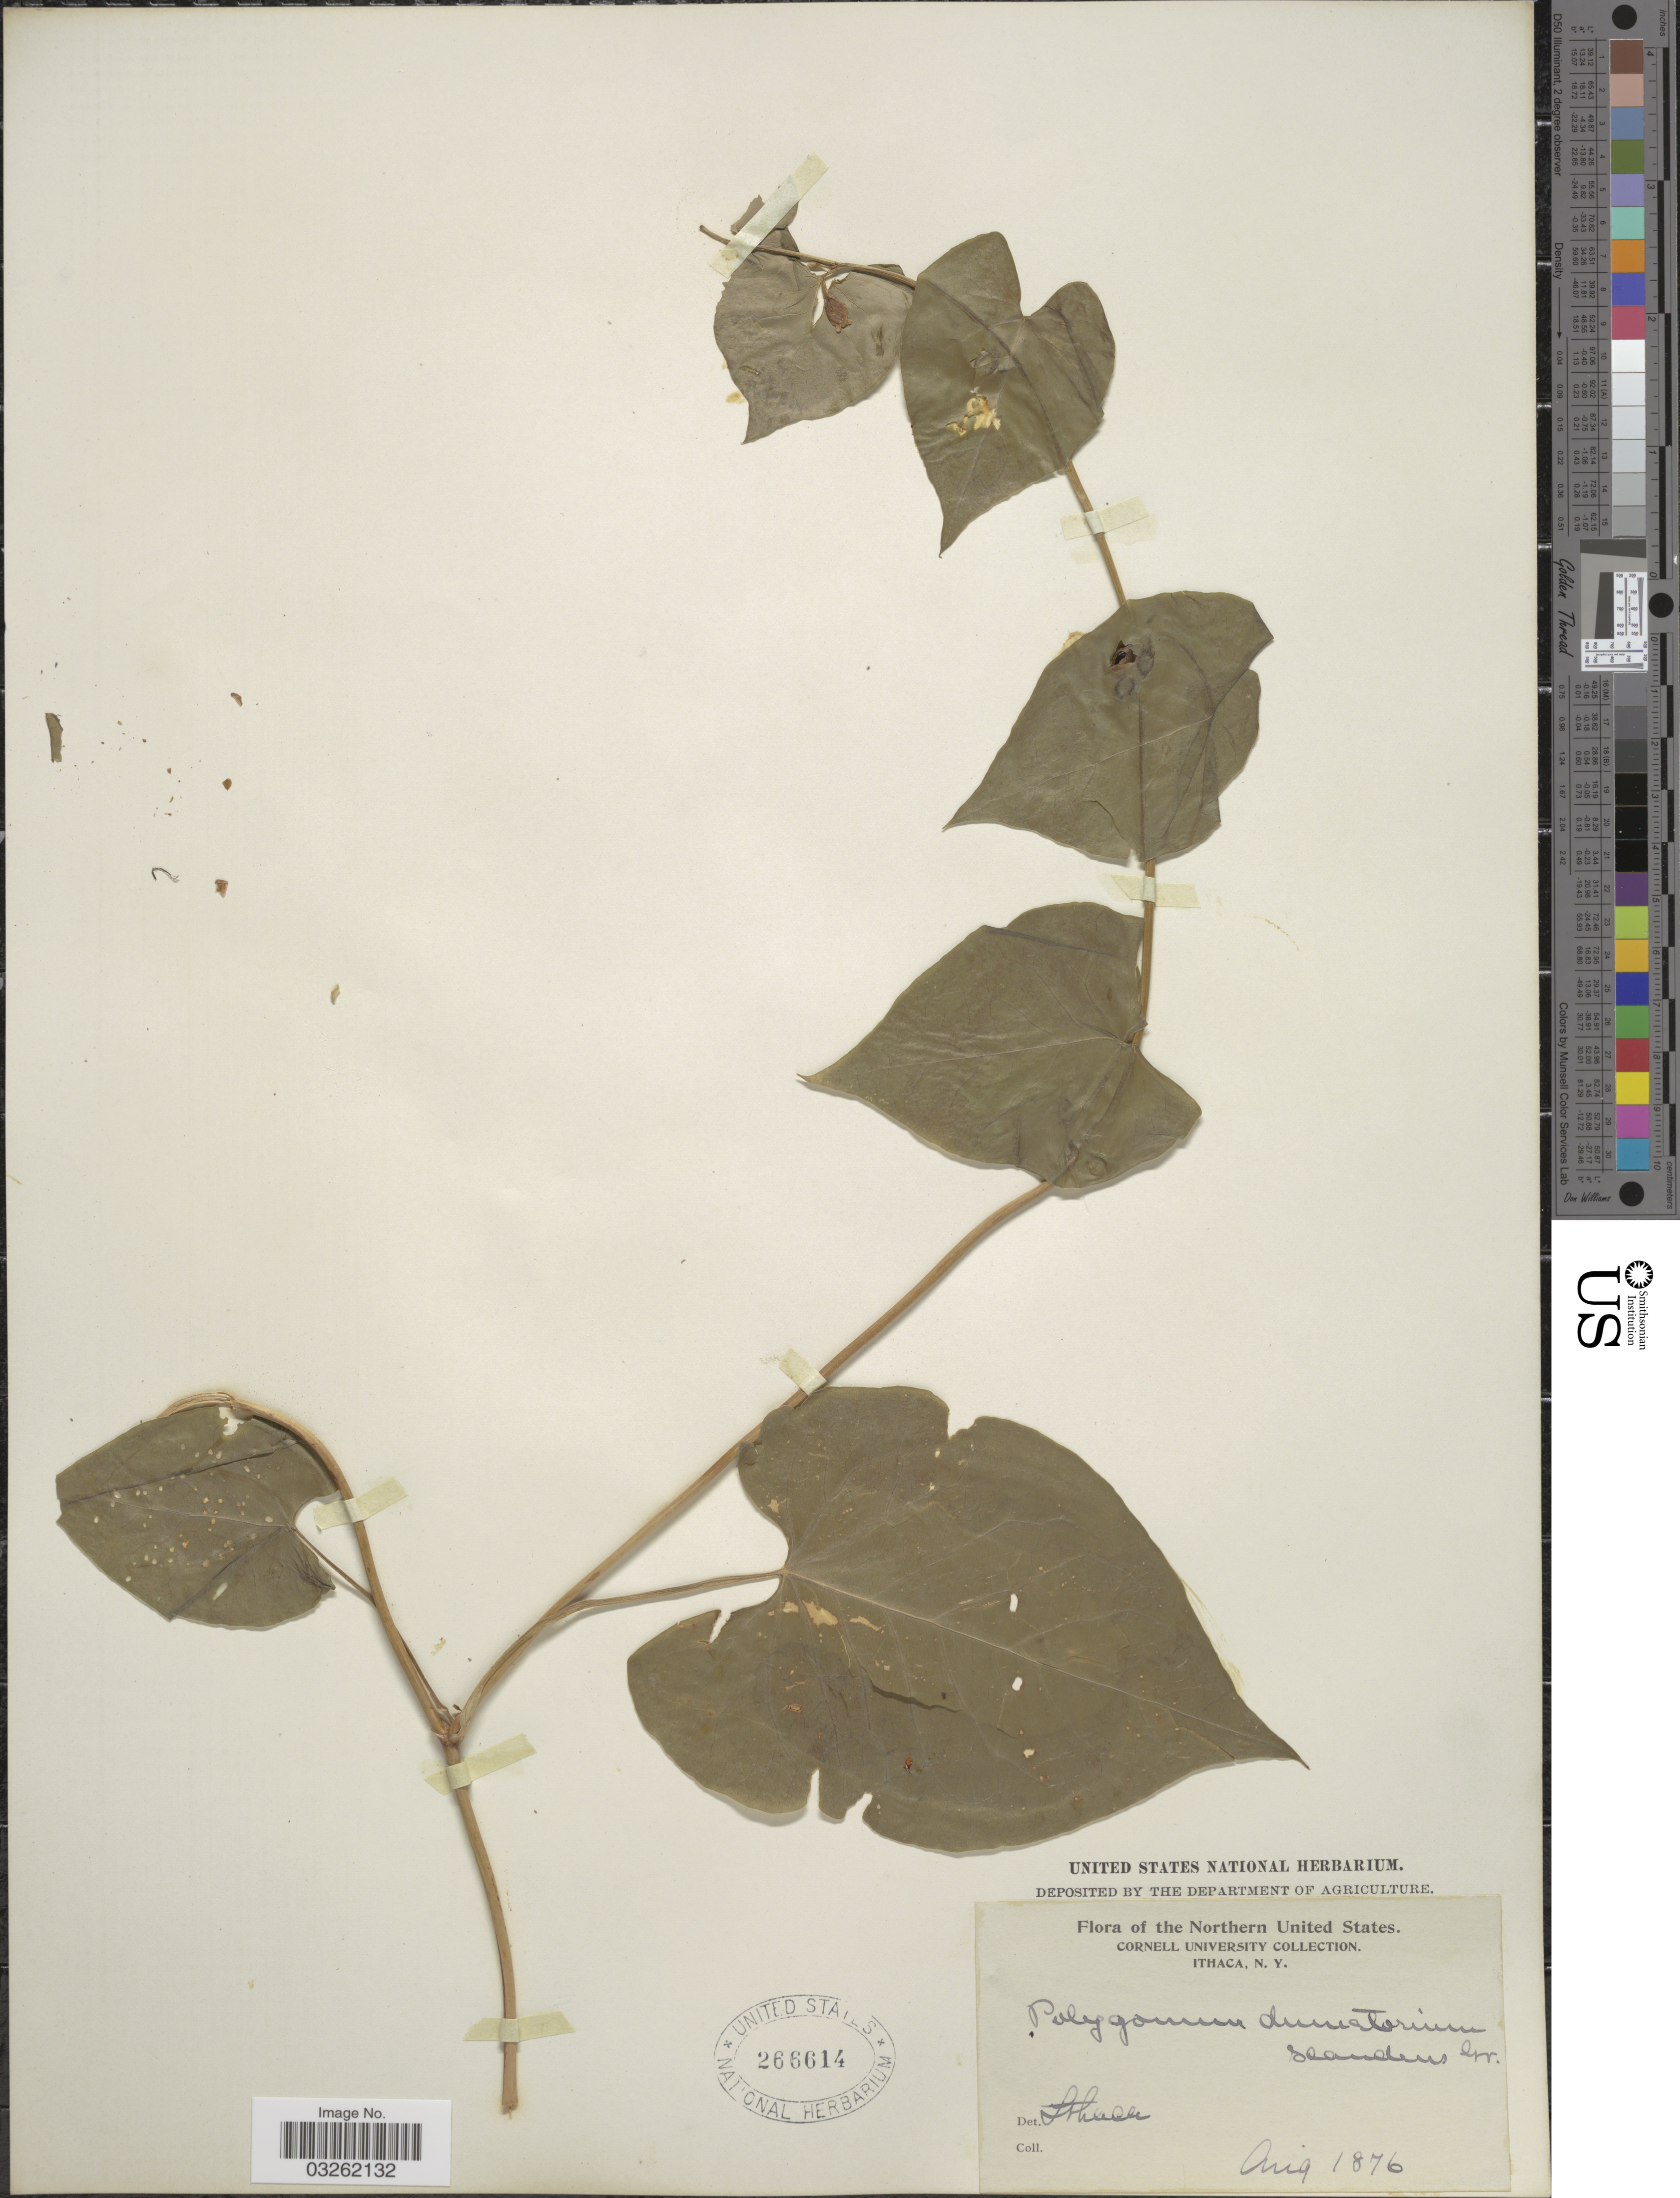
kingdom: Plantae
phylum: Tracheophyta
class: Magnoliopsida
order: Caryophyllales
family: Polygonaceae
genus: Fallopia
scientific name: Fallopia scandens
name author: (L.) Holub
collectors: Cornell University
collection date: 1876-08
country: United States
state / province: New York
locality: Northern United States. Ithaca.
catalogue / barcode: US 266614